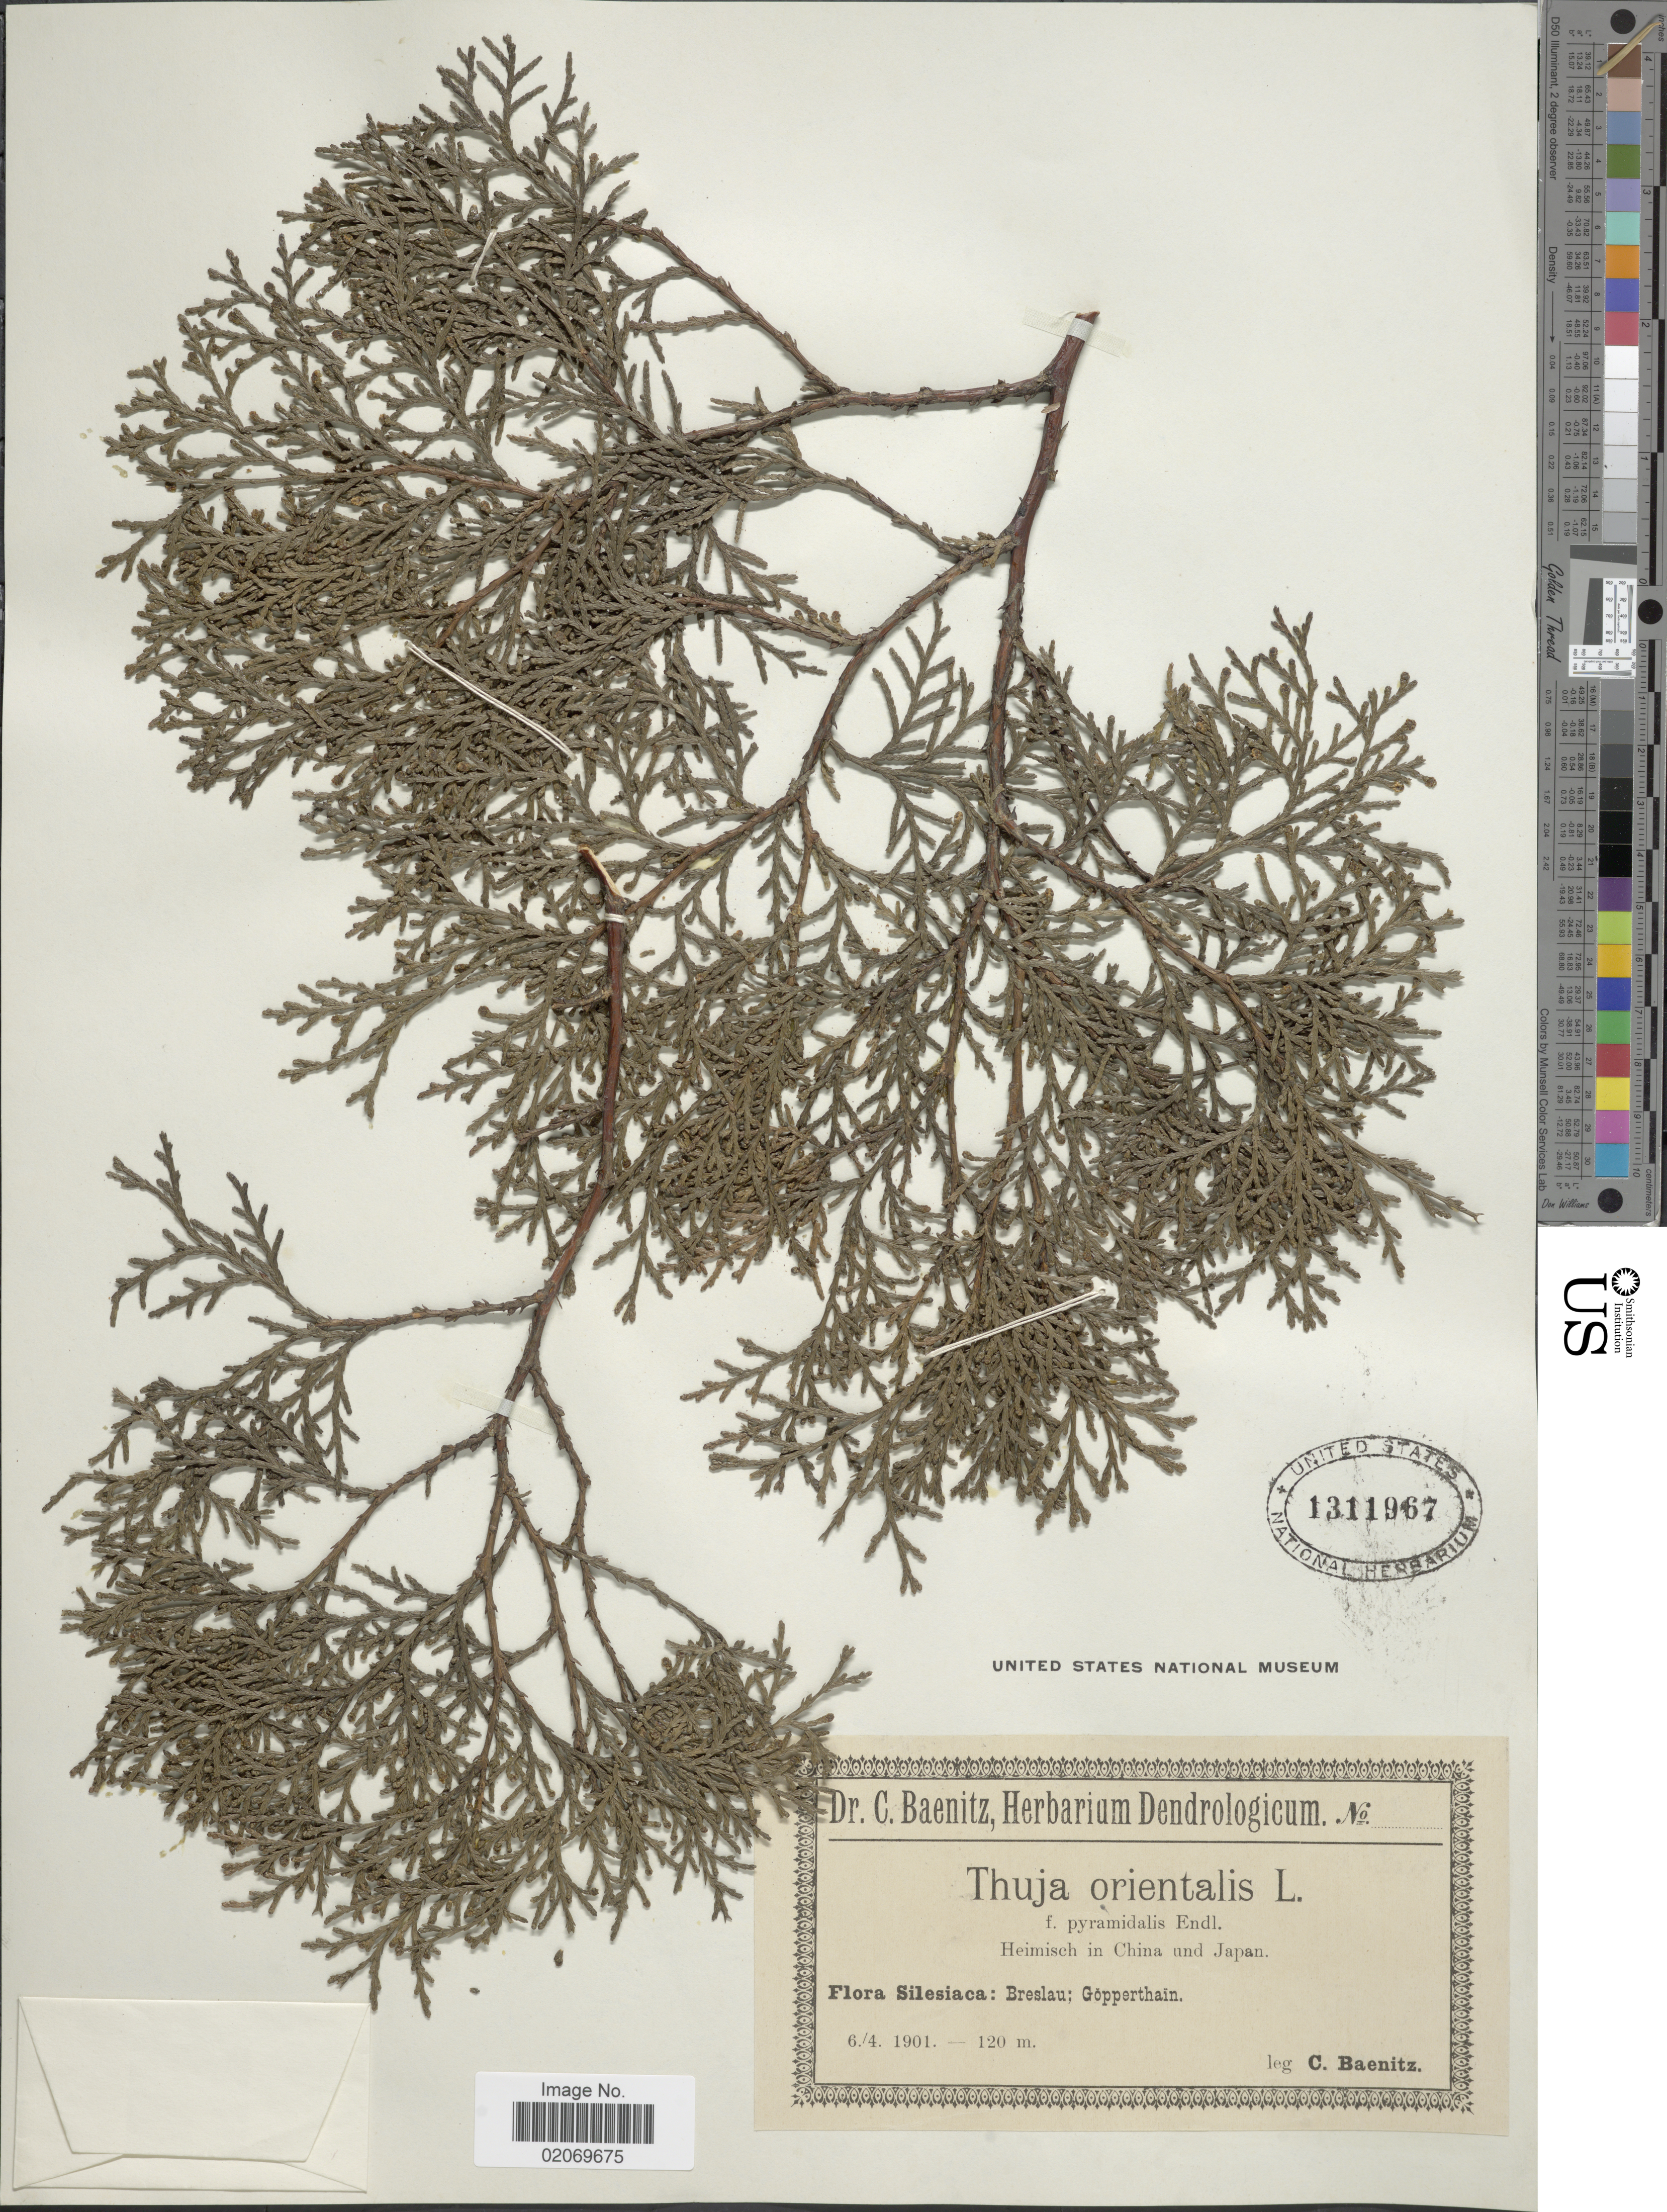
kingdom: Plantae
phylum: Tracheophyta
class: Pinopsida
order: Pinales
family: Cupressaceae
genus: Thuja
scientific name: Thuja orientalis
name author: L.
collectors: C. G. Baenitz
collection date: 1901-04-06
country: Poland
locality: Silesiaca: Breslau; Göpperthain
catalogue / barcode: US 1311967